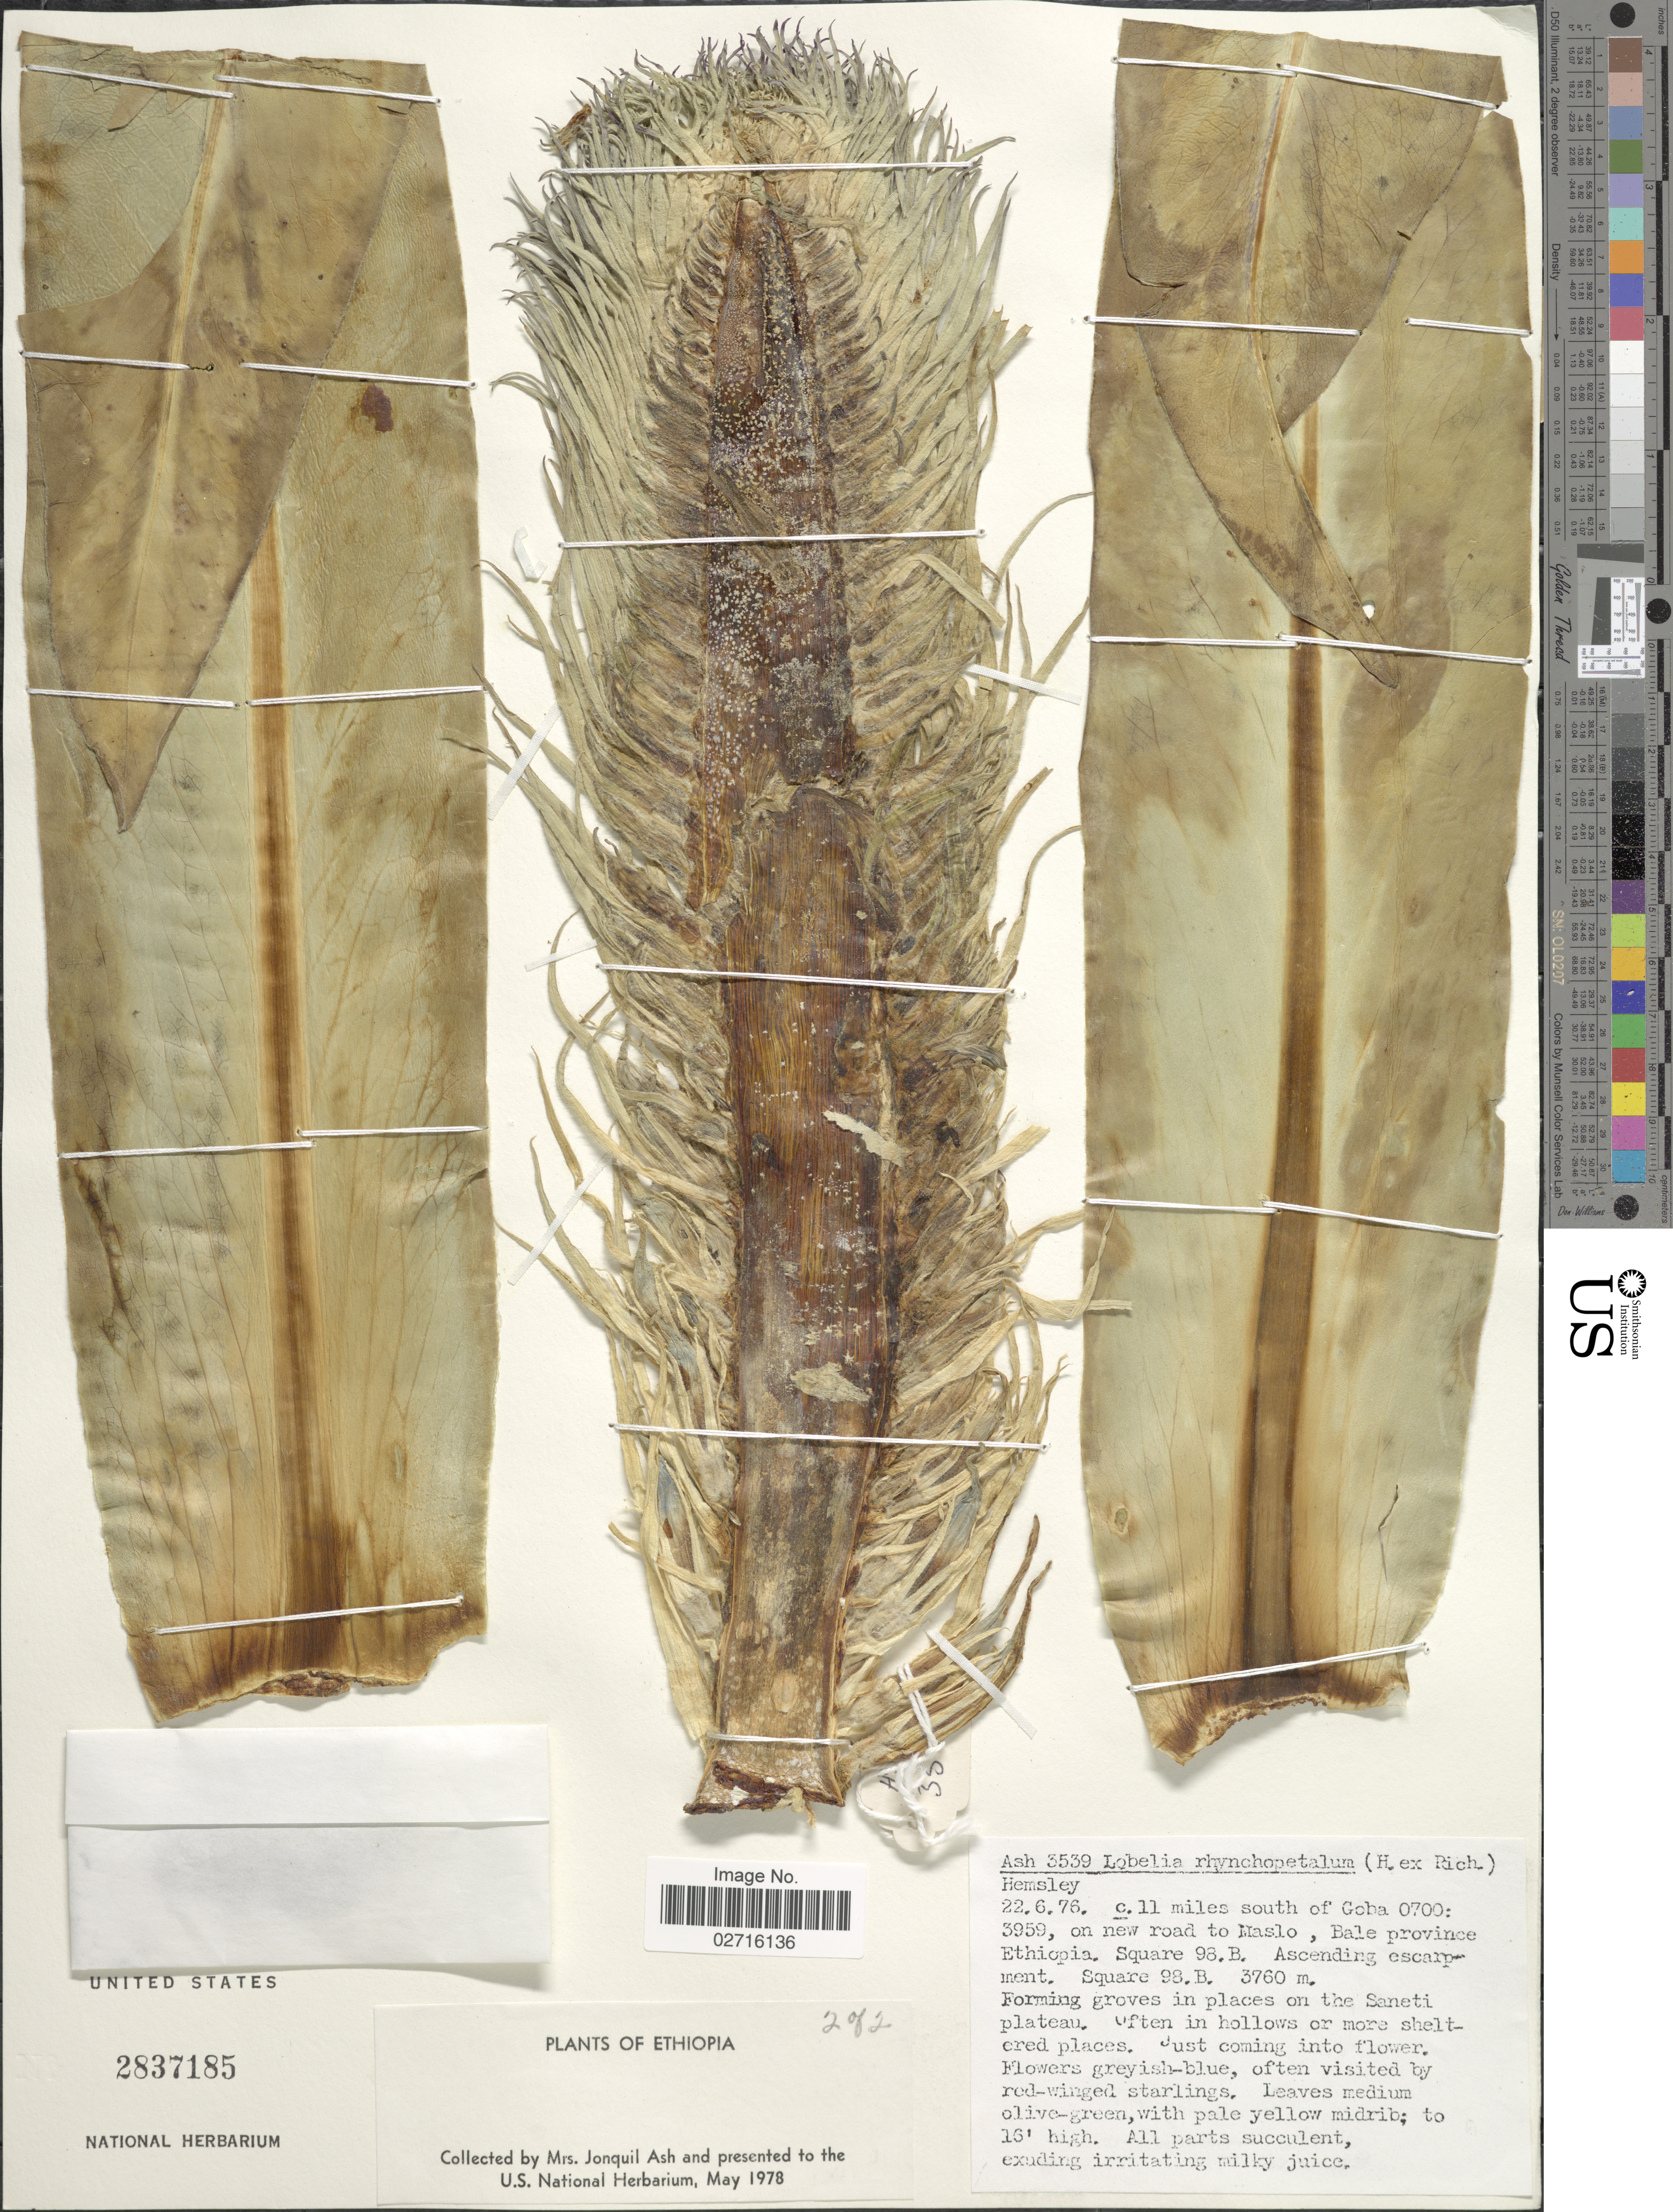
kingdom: Plantae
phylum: Tracheophyta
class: Magnoliopsida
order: Asterales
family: Campanulaceae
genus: Lobelia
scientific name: Lobelia rhynchopetalum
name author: Hemsl.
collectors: -. Ash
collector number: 3539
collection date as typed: Transcribed d/m/y: 22/6/76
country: Ethiopia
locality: C. 11 miles south of Goba 0700: 3959, on new road to Maslo, Bale province.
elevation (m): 3760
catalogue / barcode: US 2837185